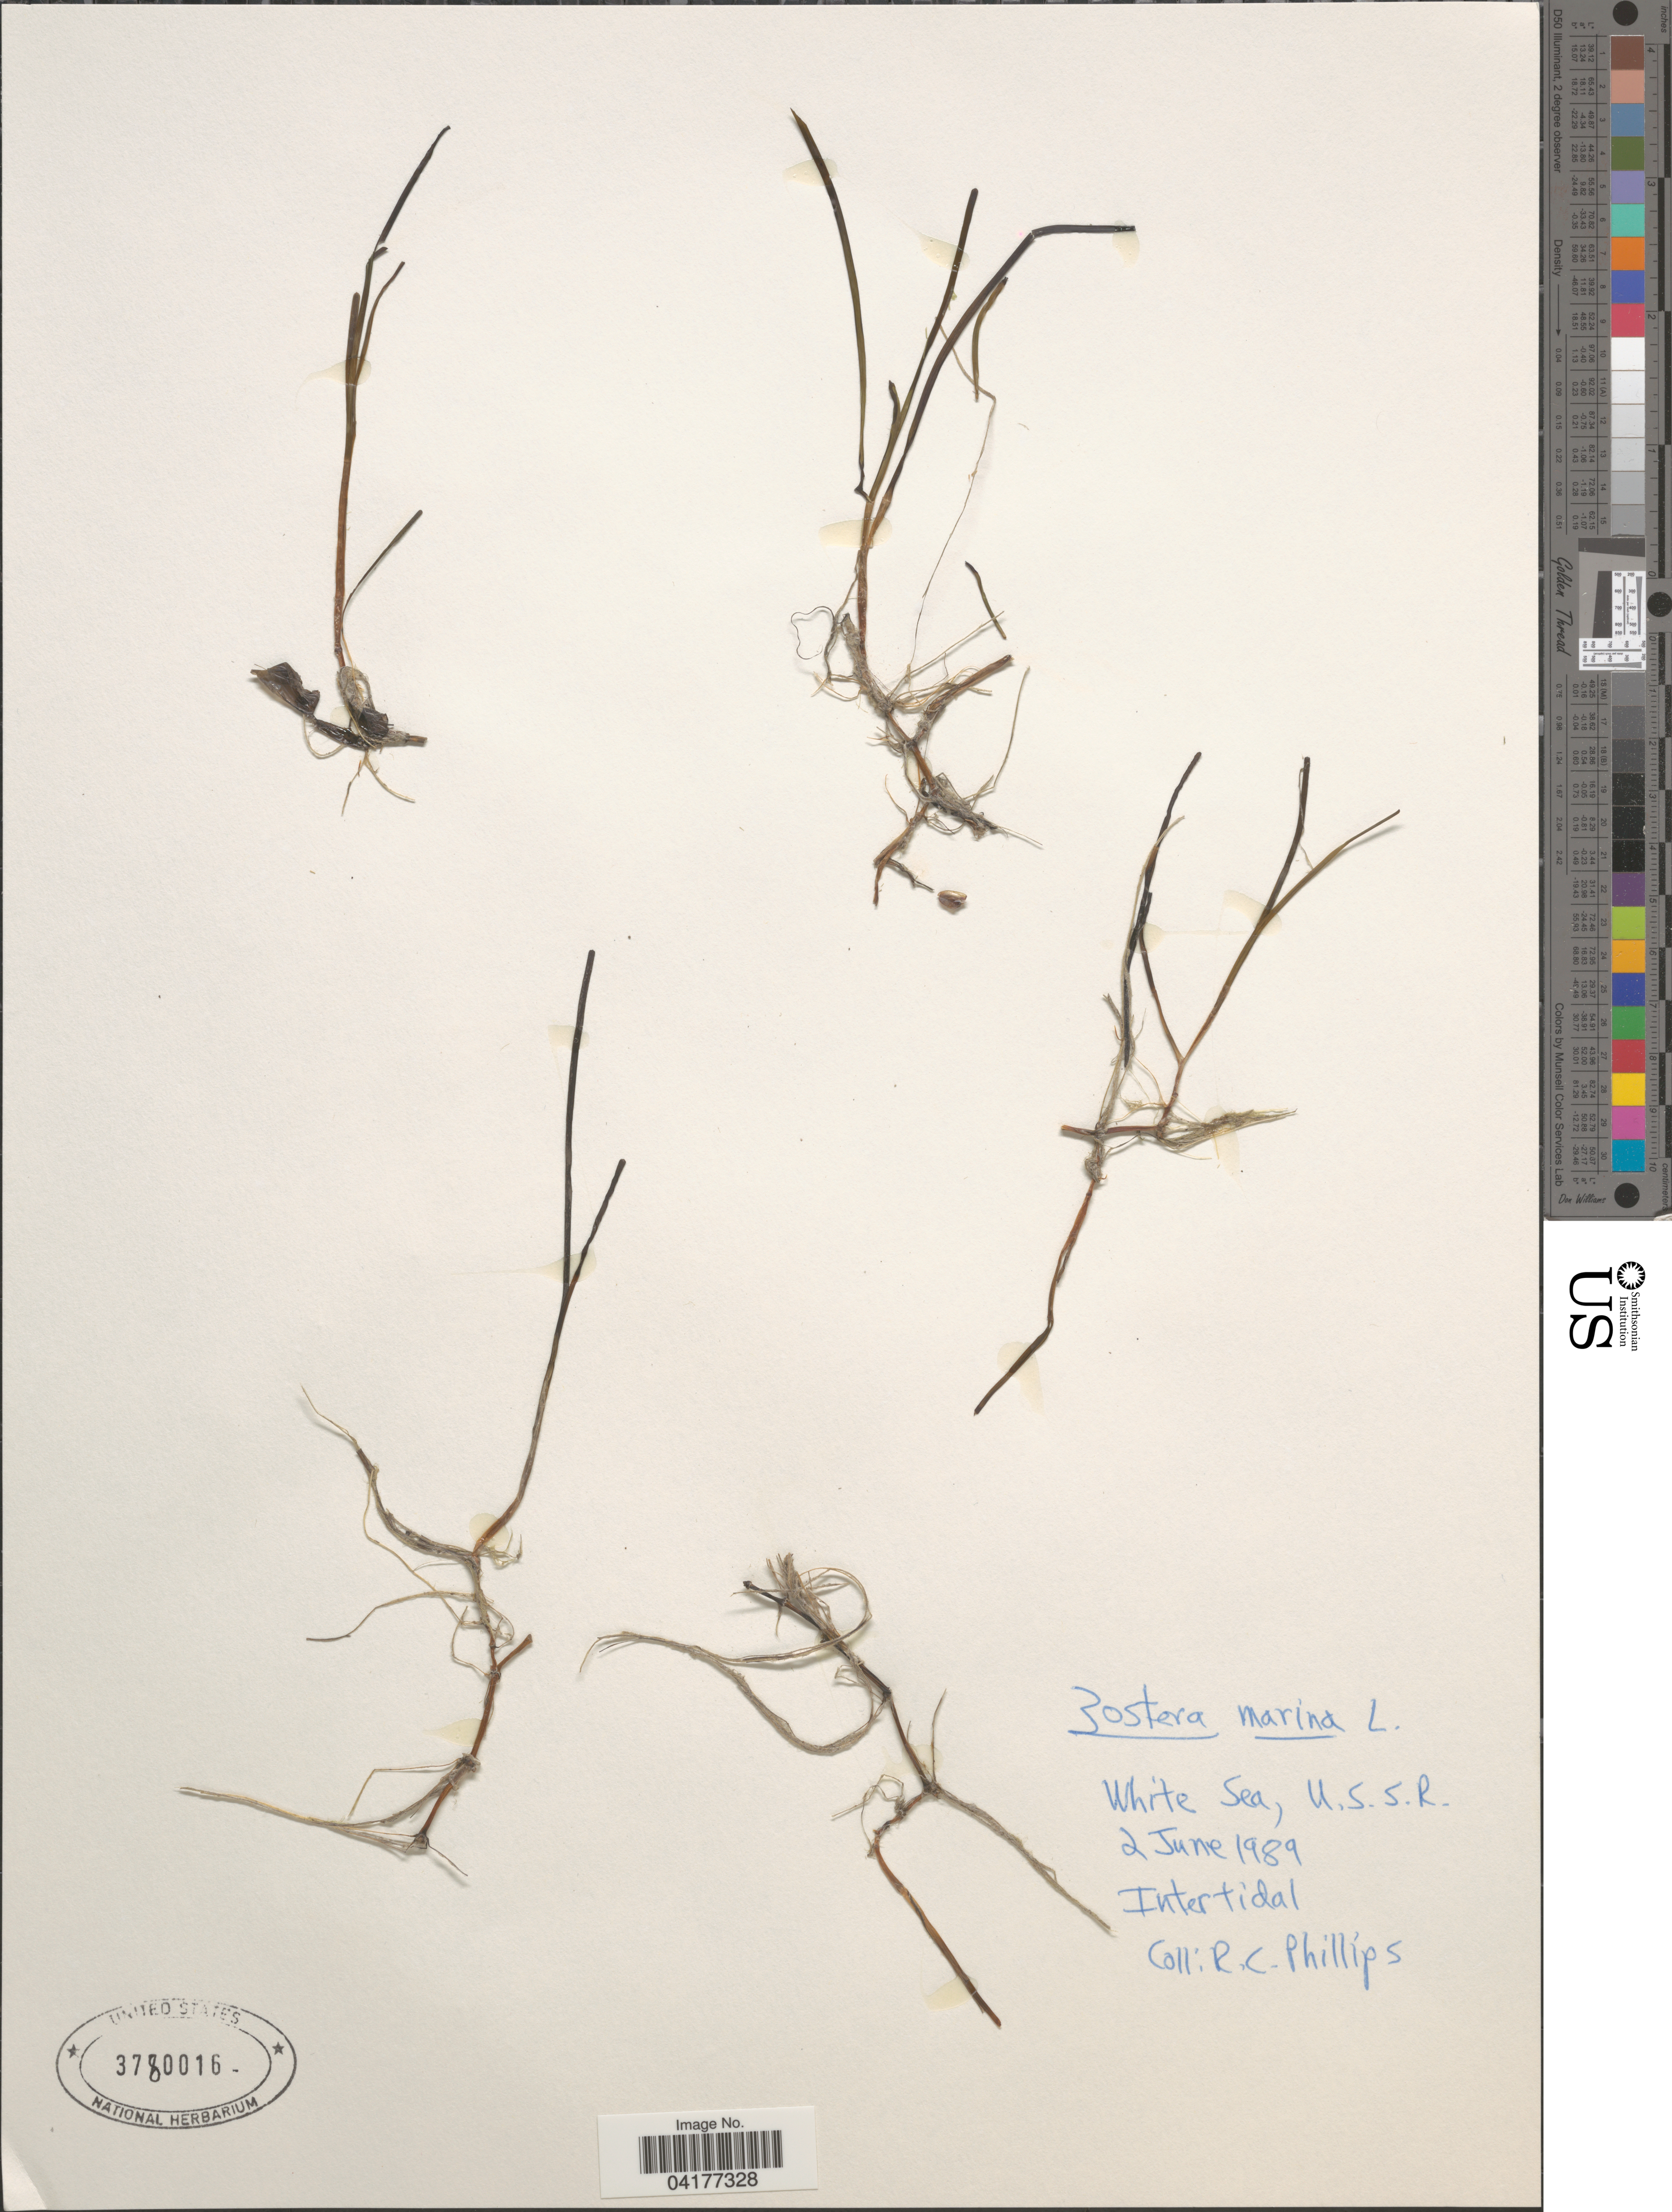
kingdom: Plantae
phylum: Tracheophyta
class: Liliopsida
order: Alismatales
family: Zosteraceae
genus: Zostera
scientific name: Zostera marina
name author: L.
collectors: R. C. Phillips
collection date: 1989-06-02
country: Russian Federation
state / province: Arkhangelsk / Karelia / Murmansk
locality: White Sea, U.S.S.R.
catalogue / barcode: US 3780016